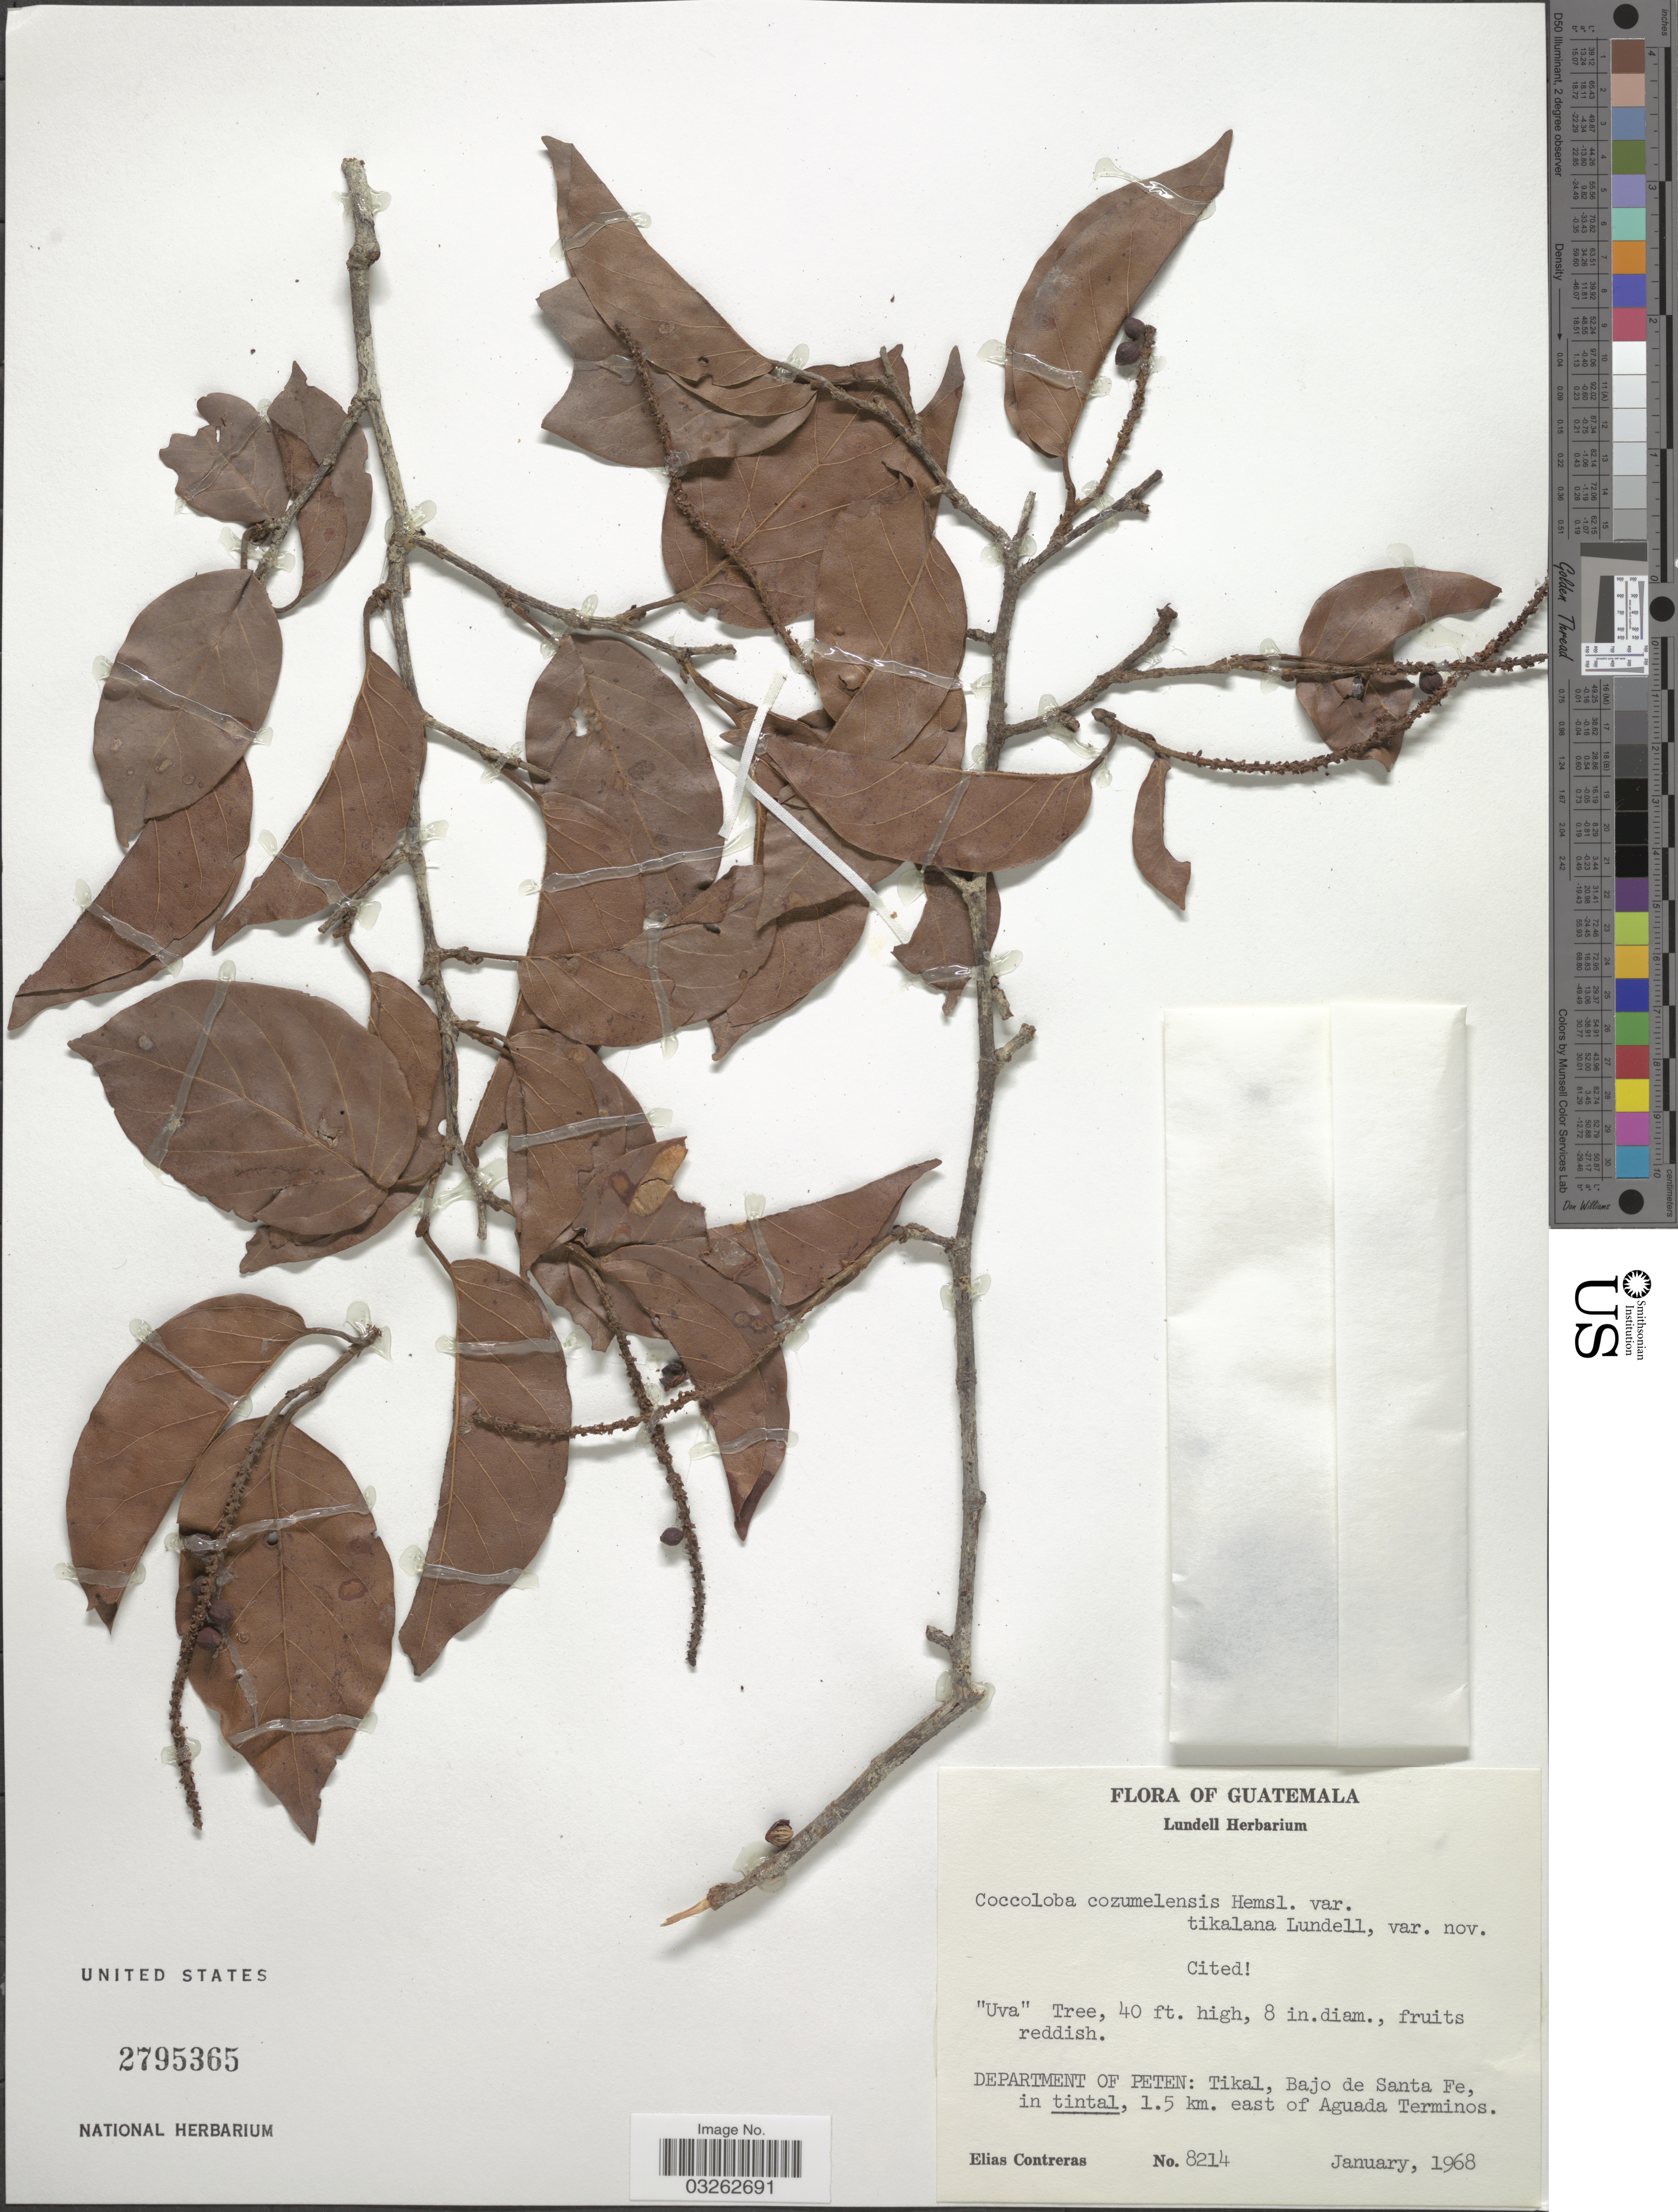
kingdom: Plantae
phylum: Tracheophyta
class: Magnoliopsida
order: Caryophyllales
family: Polygonaceae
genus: Coccoloba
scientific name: Coccoloba cozumelensis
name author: Hemsl.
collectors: E. Contreras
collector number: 8214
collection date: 1968-01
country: Guatemala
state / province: El Petén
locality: Department of Peten: Tikal, Bajo de Santa Fe, in tintal, 1.5 km. east of Aguada Terminos.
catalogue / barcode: US 2795365